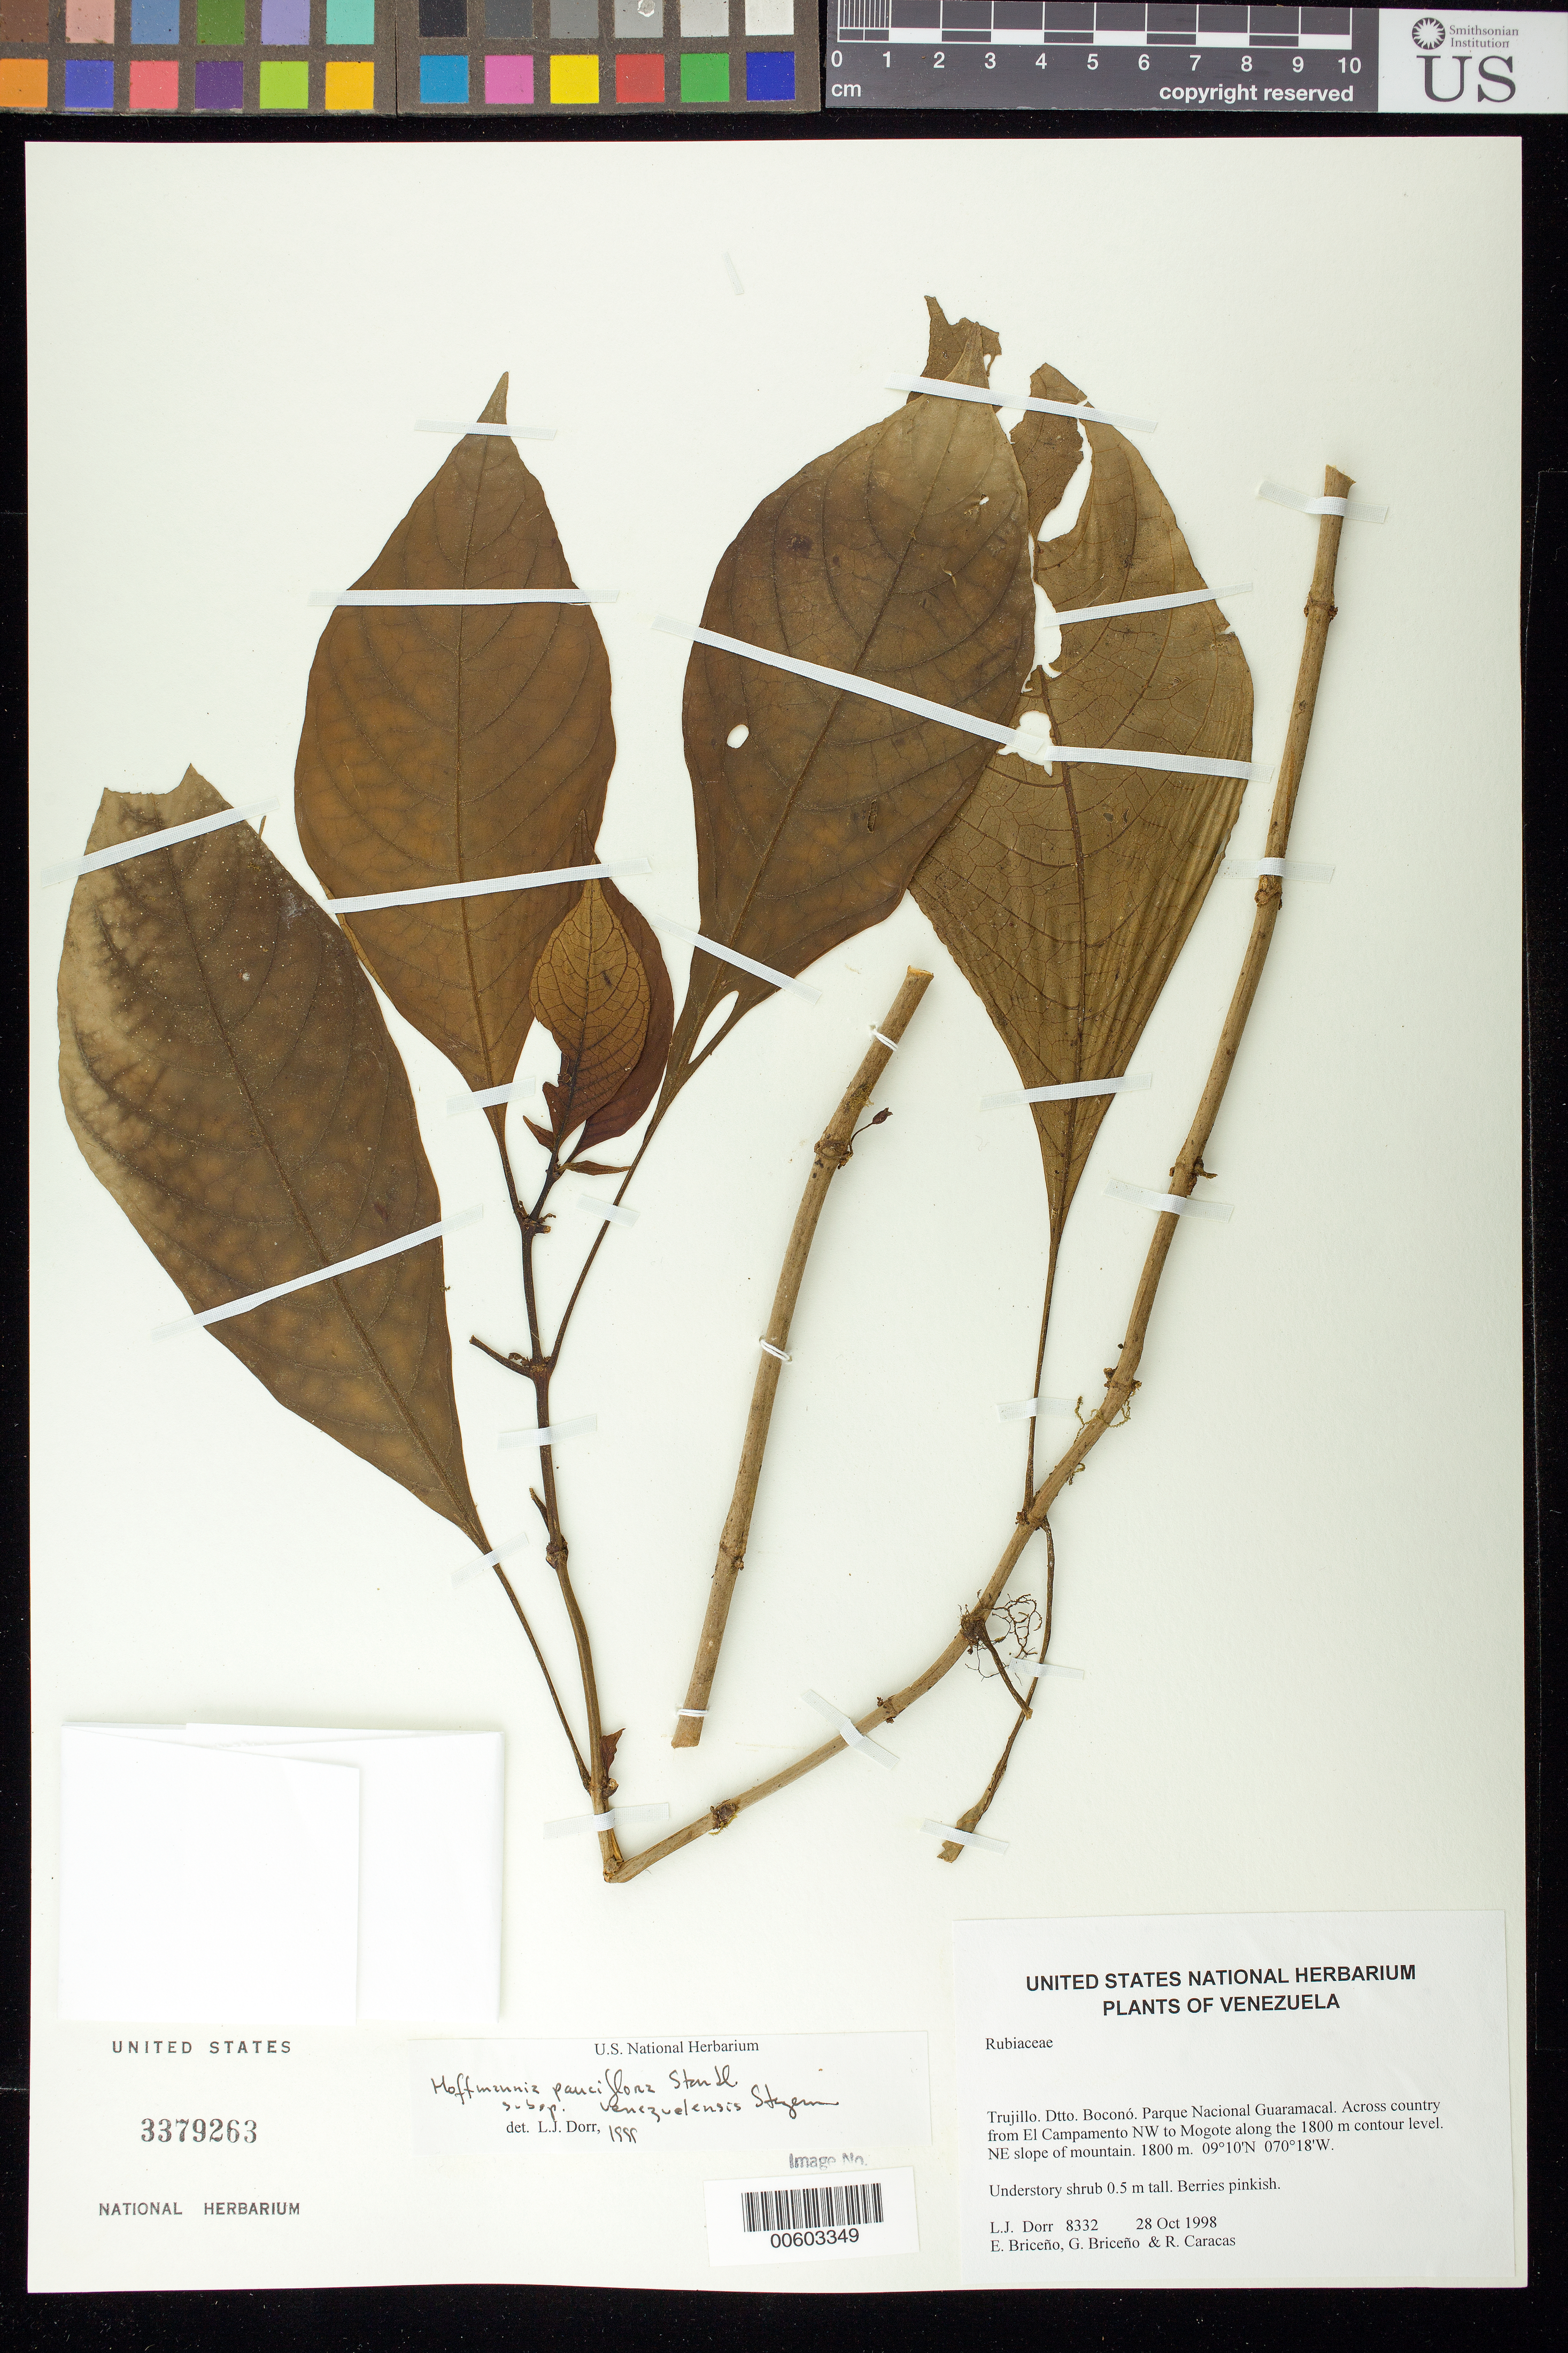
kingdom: Plantae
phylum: Tracheophyta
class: Magnoliopsida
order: Gentianales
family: Rubiaceae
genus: Hoffmannia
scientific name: Hoffmannia pauciflora subsp. venezuelensis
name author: Standl.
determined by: Dorr, L. J., (BOT), Smithsonian Institution - National Museum of Natural History (UNITED STATES)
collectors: L. J. Dorr, E. Briceño, G. Briceño & R. Caracas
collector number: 8332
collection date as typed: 28 Oct 1998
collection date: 1998-10-28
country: Venezuela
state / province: Trujillo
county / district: Boconó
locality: Parque Nacional Guaramacal. Across country from El Campamento NW to Mogote along the 1800 m contour level. NE slope of mountain.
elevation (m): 1800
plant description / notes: MO, PORT, US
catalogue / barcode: US 3379263